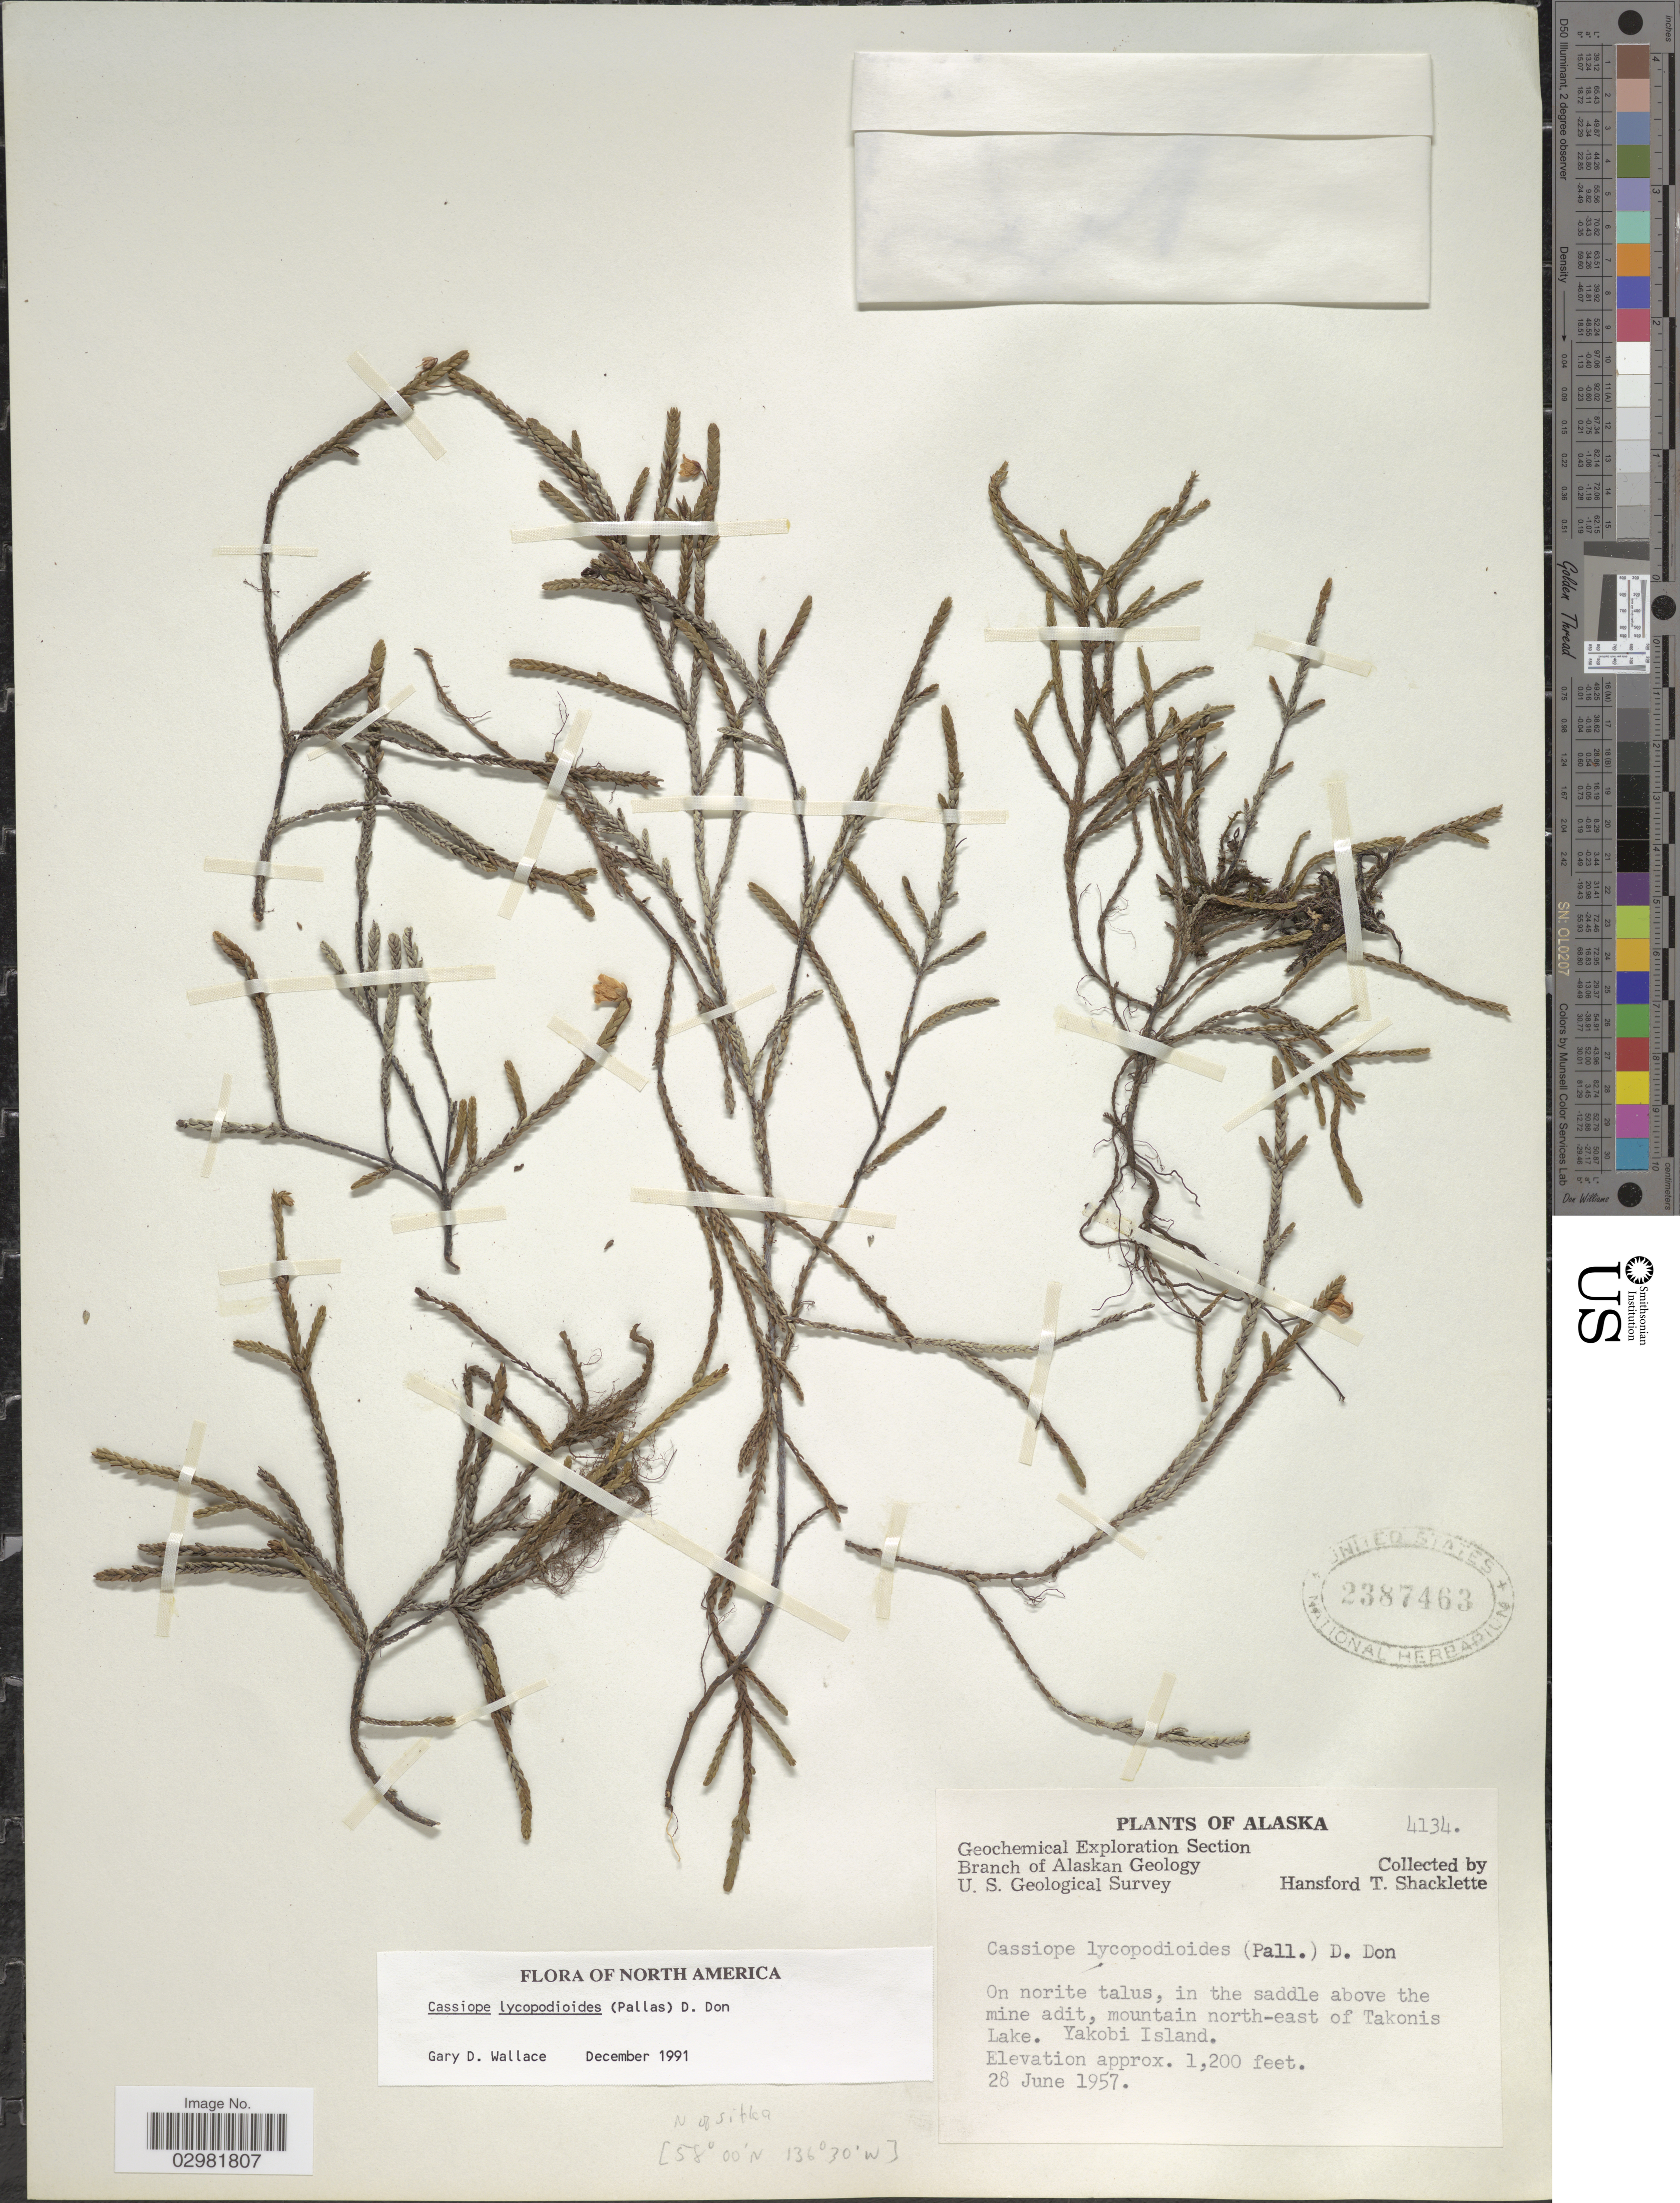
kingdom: Plantae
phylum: Tracheophyta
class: Magnoliopsida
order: Ericales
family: Ericaceae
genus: Cassiope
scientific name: Cassiope lycopodioides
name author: (Pall.) D. Don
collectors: H. Shacklette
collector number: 4134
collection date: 1957-06-28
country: United States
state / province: Alaska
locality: Mountain north-east of Takonis Lake, Yakobi Island.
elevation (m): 366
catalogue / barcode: US 2387463